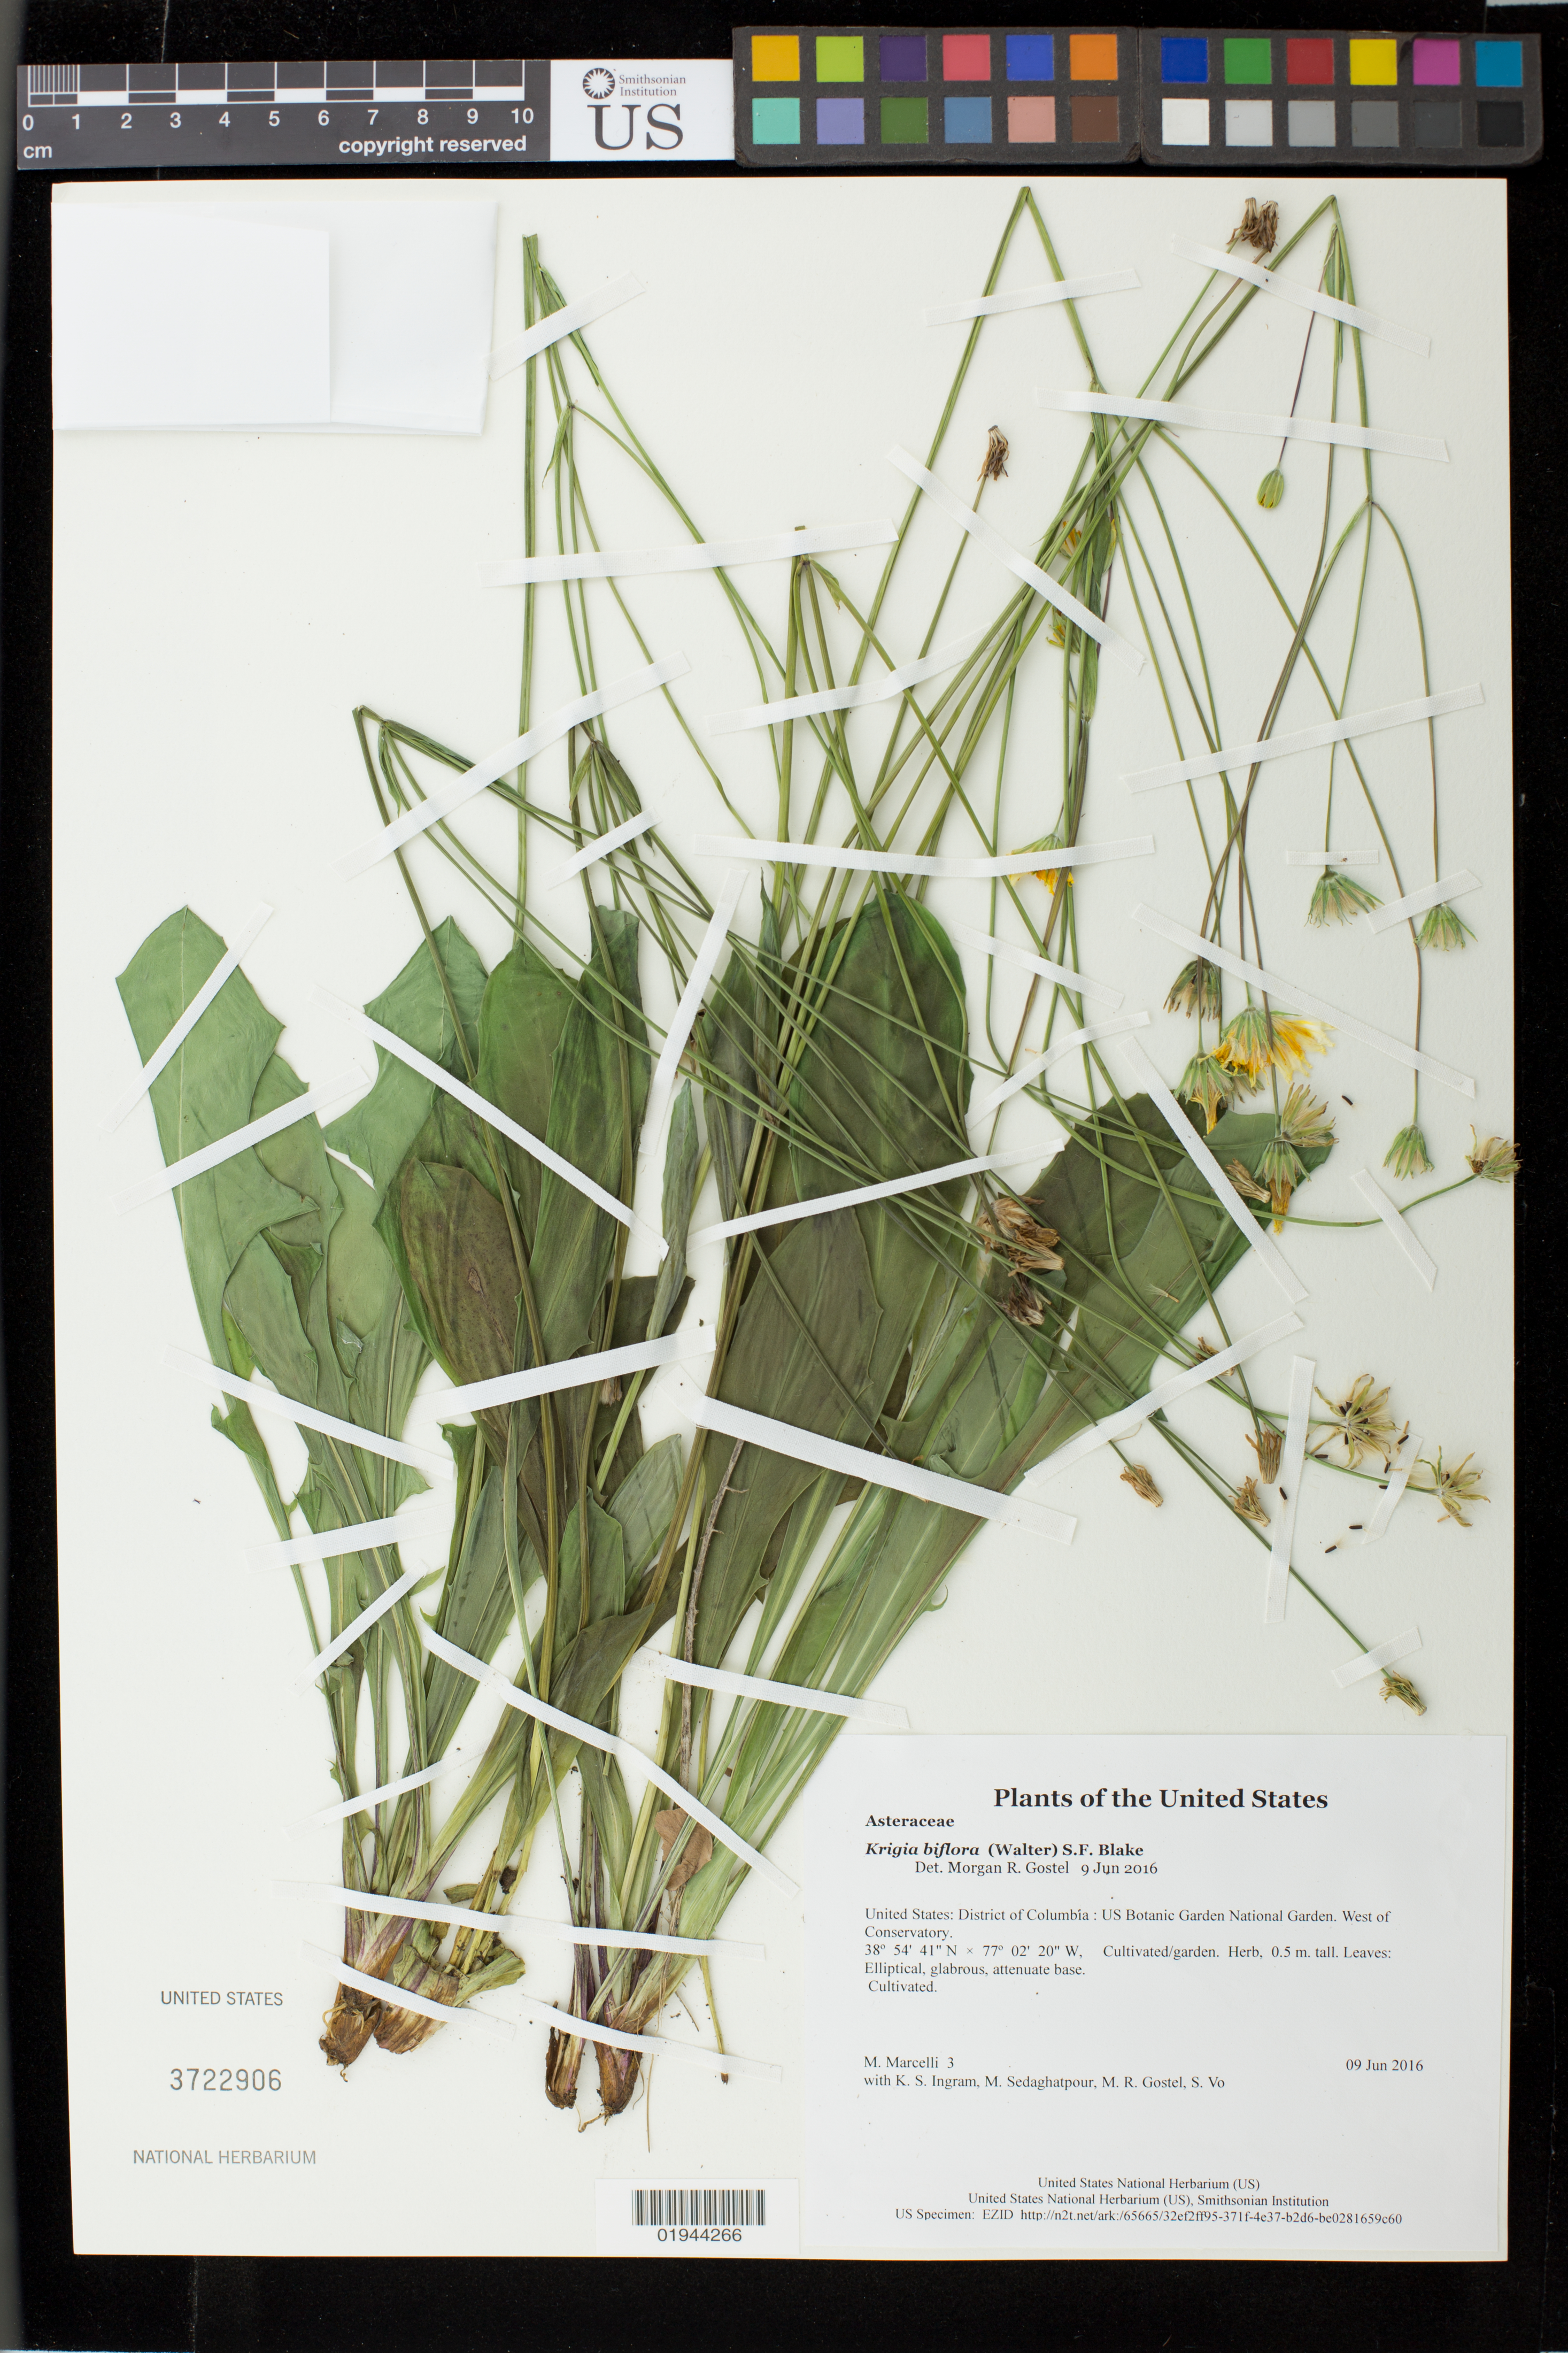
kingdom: Plantae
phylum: Tracheophyta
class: Magnoliopsida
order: Asterales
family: Asteraceae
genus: Krigia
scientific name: Krigia biflora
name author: (Walter) S.F. Blake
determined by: Gostel, Morgan R., (BRIT), Botanical Research Institute of Texas (UNITED STATES)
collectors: M. Marcelli, K. S. Ingram, M. Sedaghatpour, M. R. Gostel & S. Vo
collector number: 3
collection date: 2016-06-09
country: United States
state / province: District of Columbia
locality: US Botanic Garden National Garden. West of Conservatory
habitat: Cultivated/garden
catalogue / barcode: US 3722906